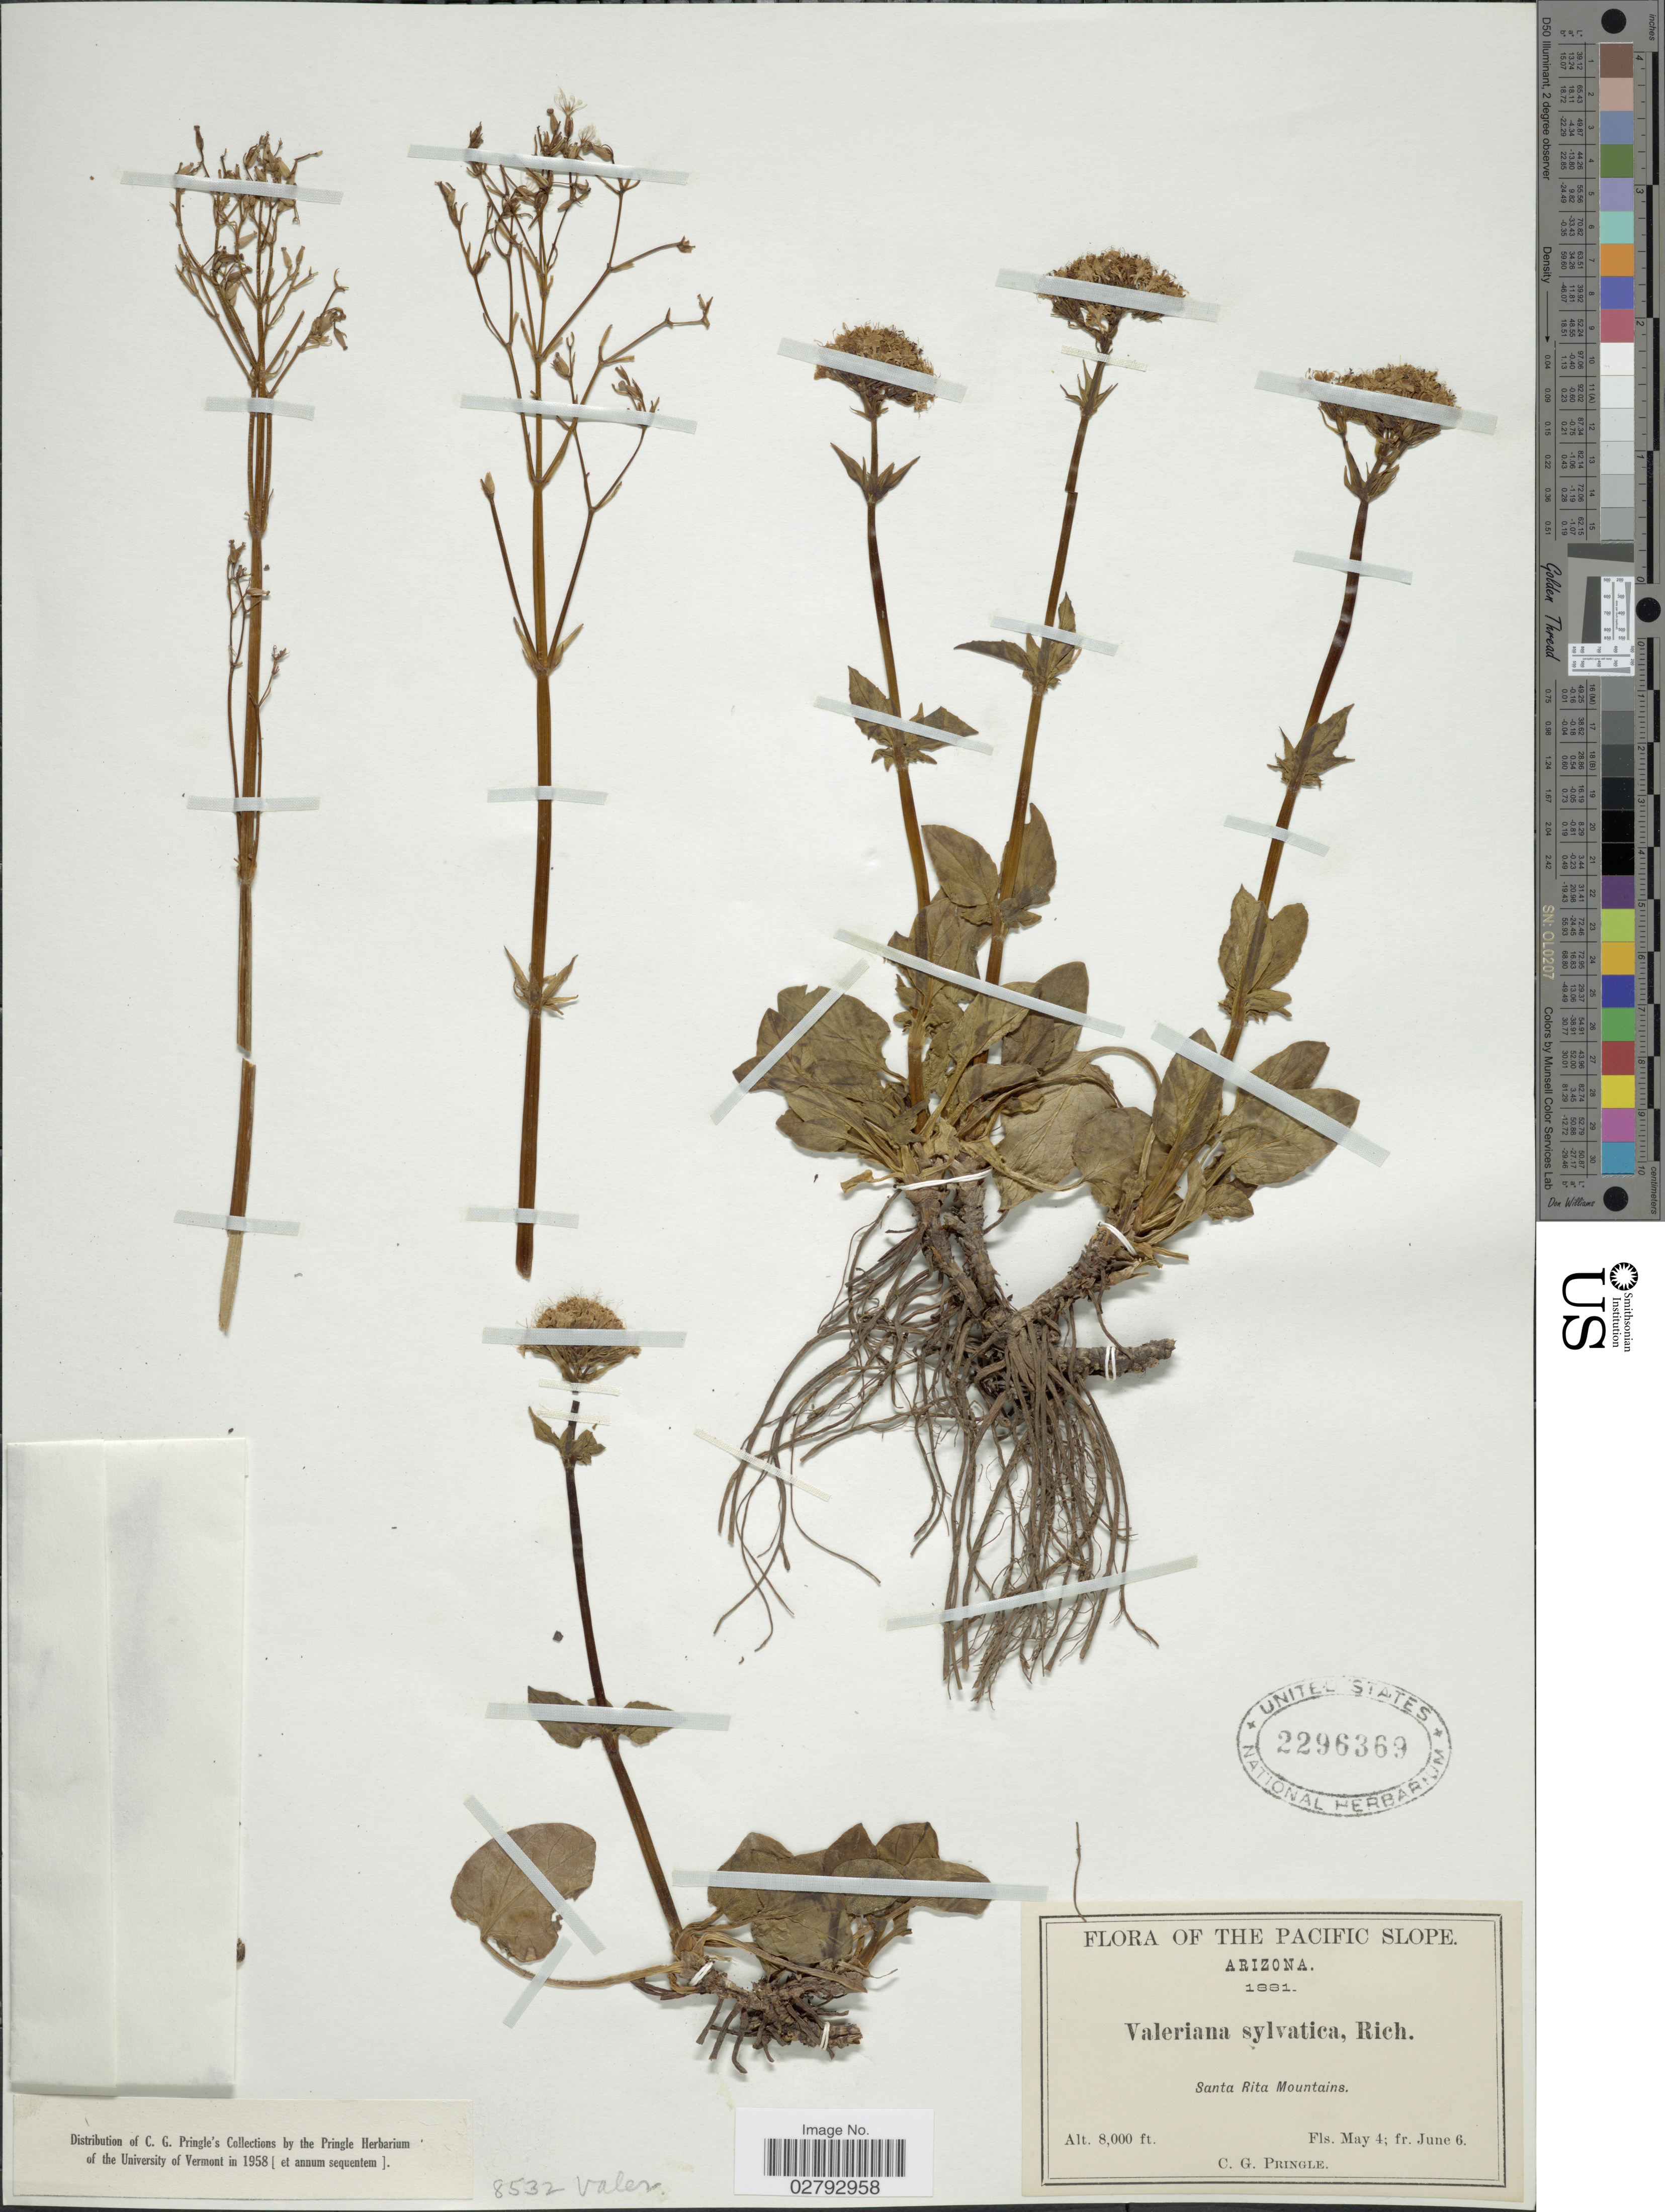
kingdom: Plantae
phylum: Tracheophyta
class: Magnoliopsida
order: Dipsacales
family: Caprifoliaceae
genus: Valeriana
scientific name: Valeriana dioica subsp. sylvatica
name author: (Sol. ex Richardson) F.G. Mey.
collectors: C. G. Pringle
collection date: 1881-05-04/1881-06-06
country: United States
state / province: Arizona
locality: Pacific Slope. Santa Rita Mountains.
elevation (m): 2438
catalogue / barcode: US 2296369